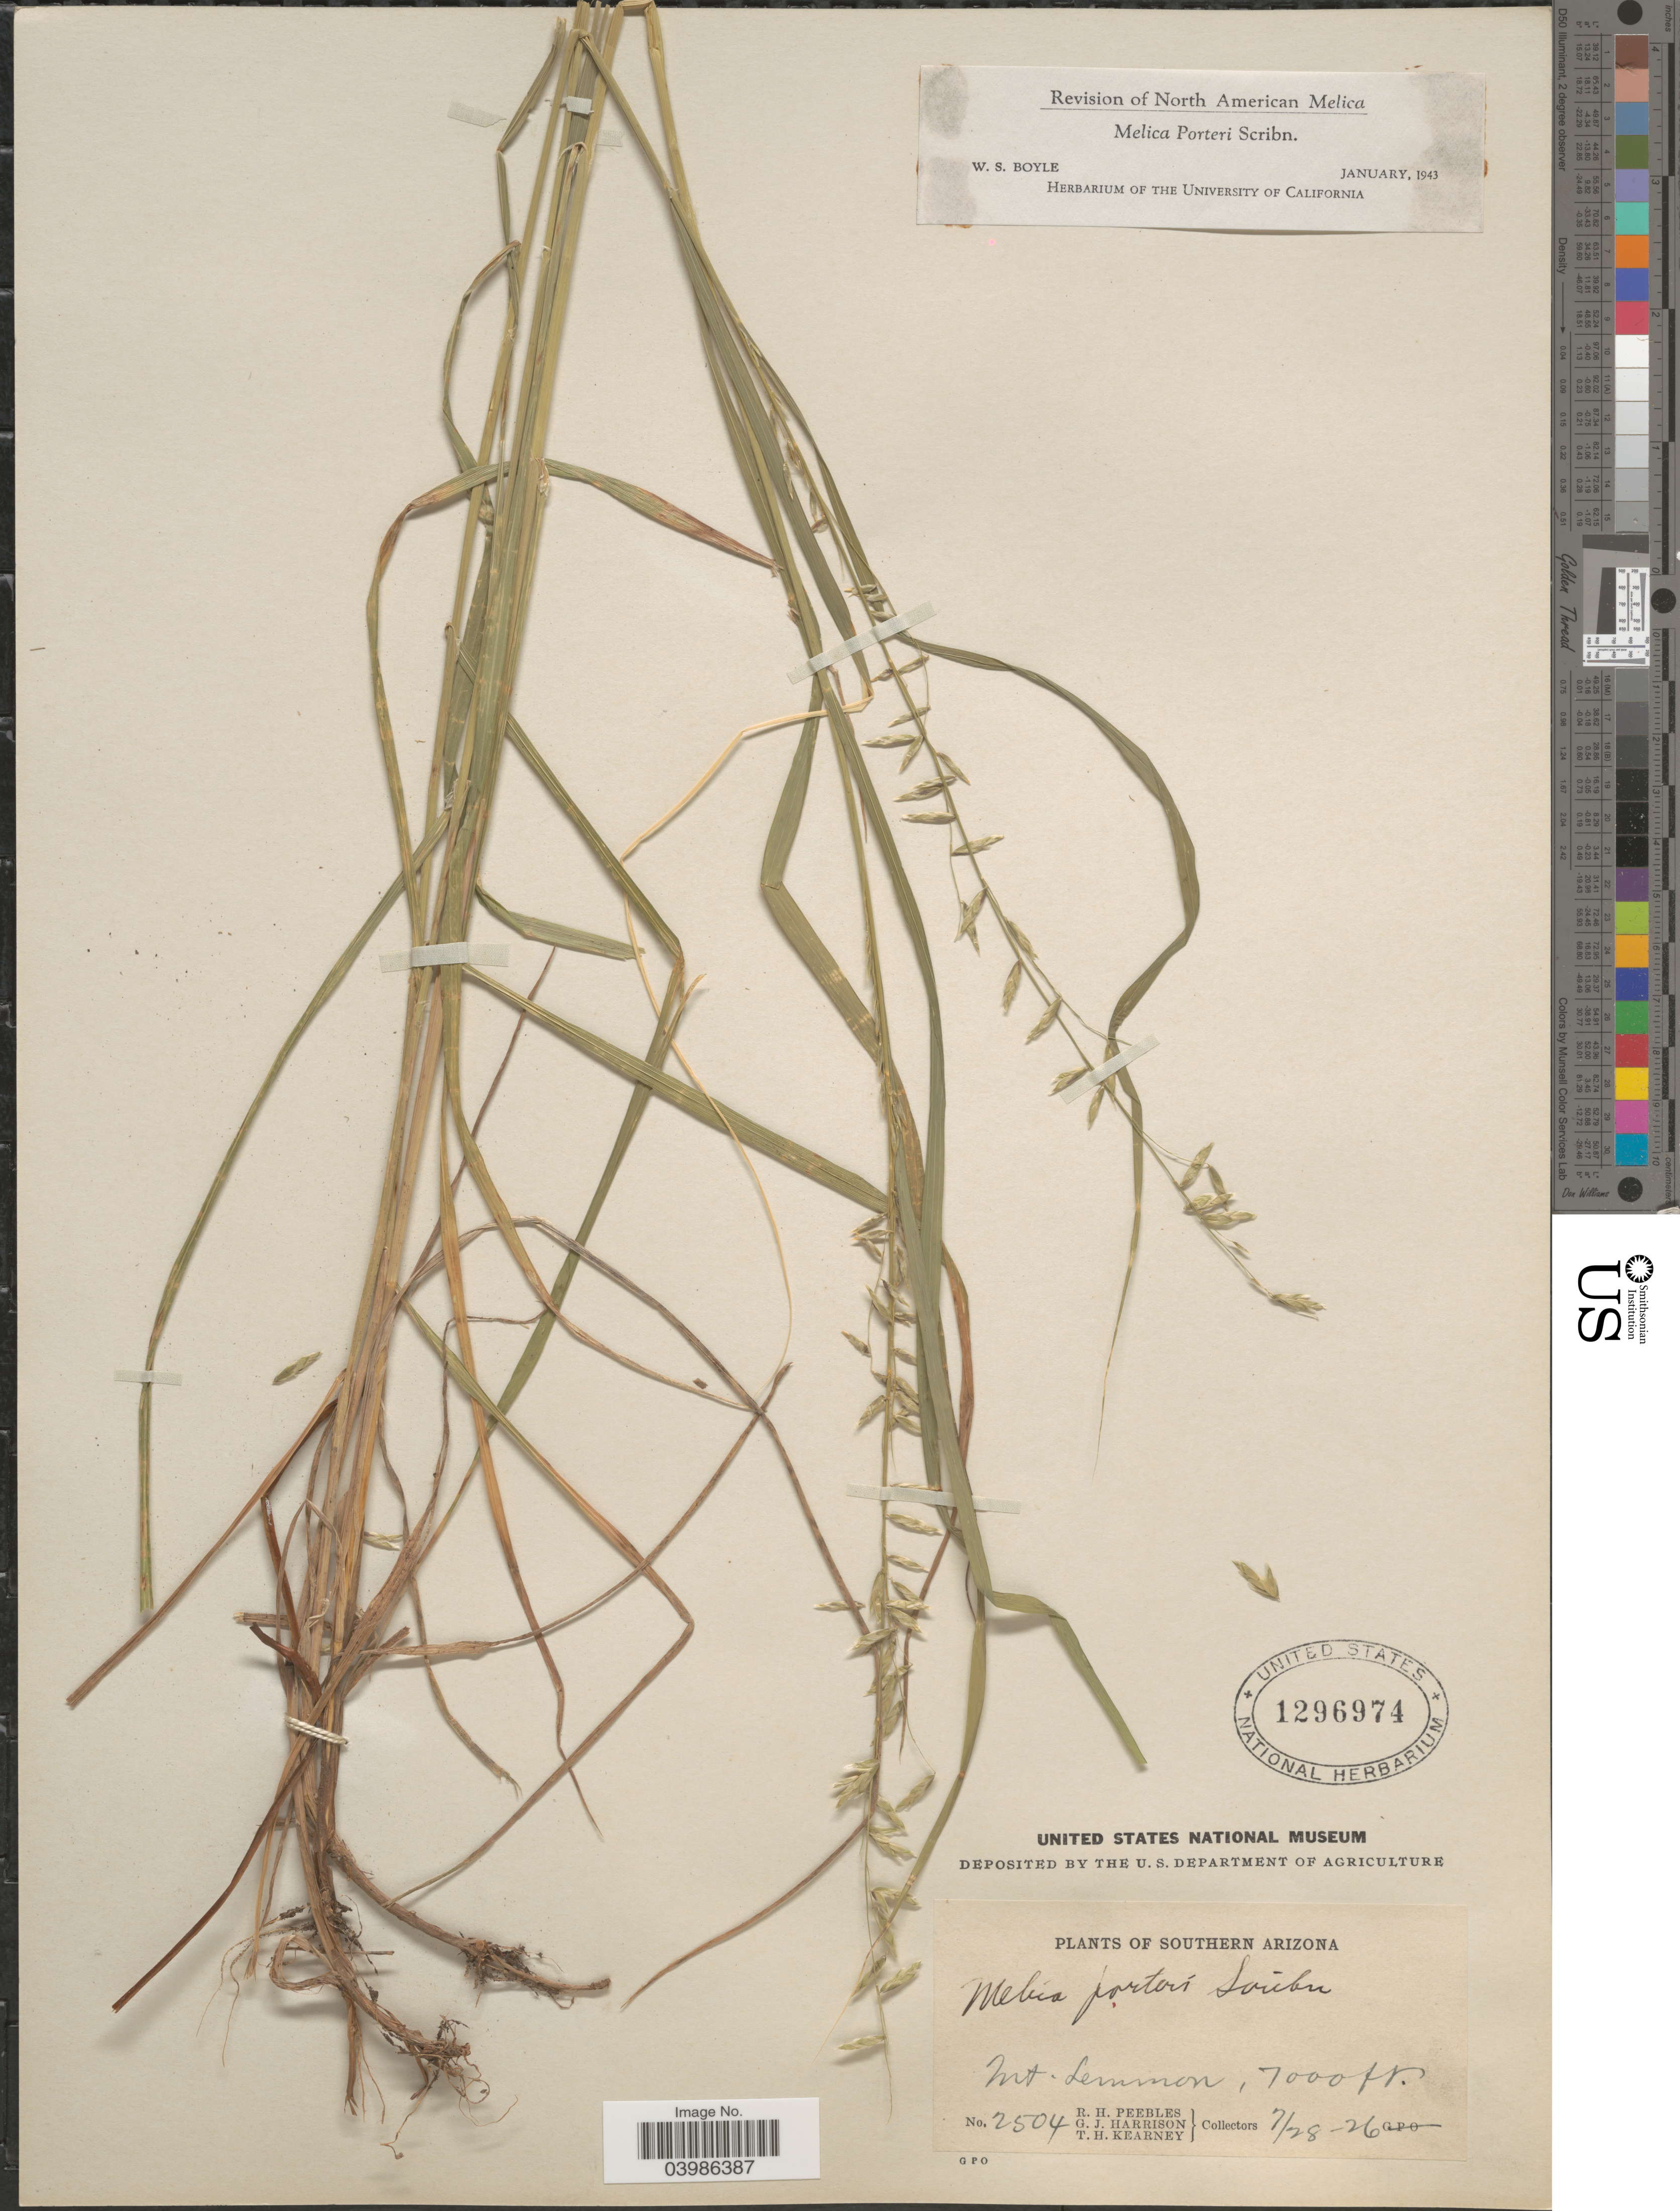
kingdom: Plantae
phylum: Tracheophyta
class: Liliopsida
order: Poales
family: Poaceae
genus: Melica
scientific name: Melica porteri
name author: Scribn.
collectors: R. H. Peebles, G. J. Harrison & T. H. Kearney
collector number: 2504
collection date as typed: Transcribed d/m/y: 28/7/26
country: United States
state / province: Arizona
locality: Southern Arizona. Mt. Lemmon.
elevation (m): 2134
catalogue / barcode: US 1296974